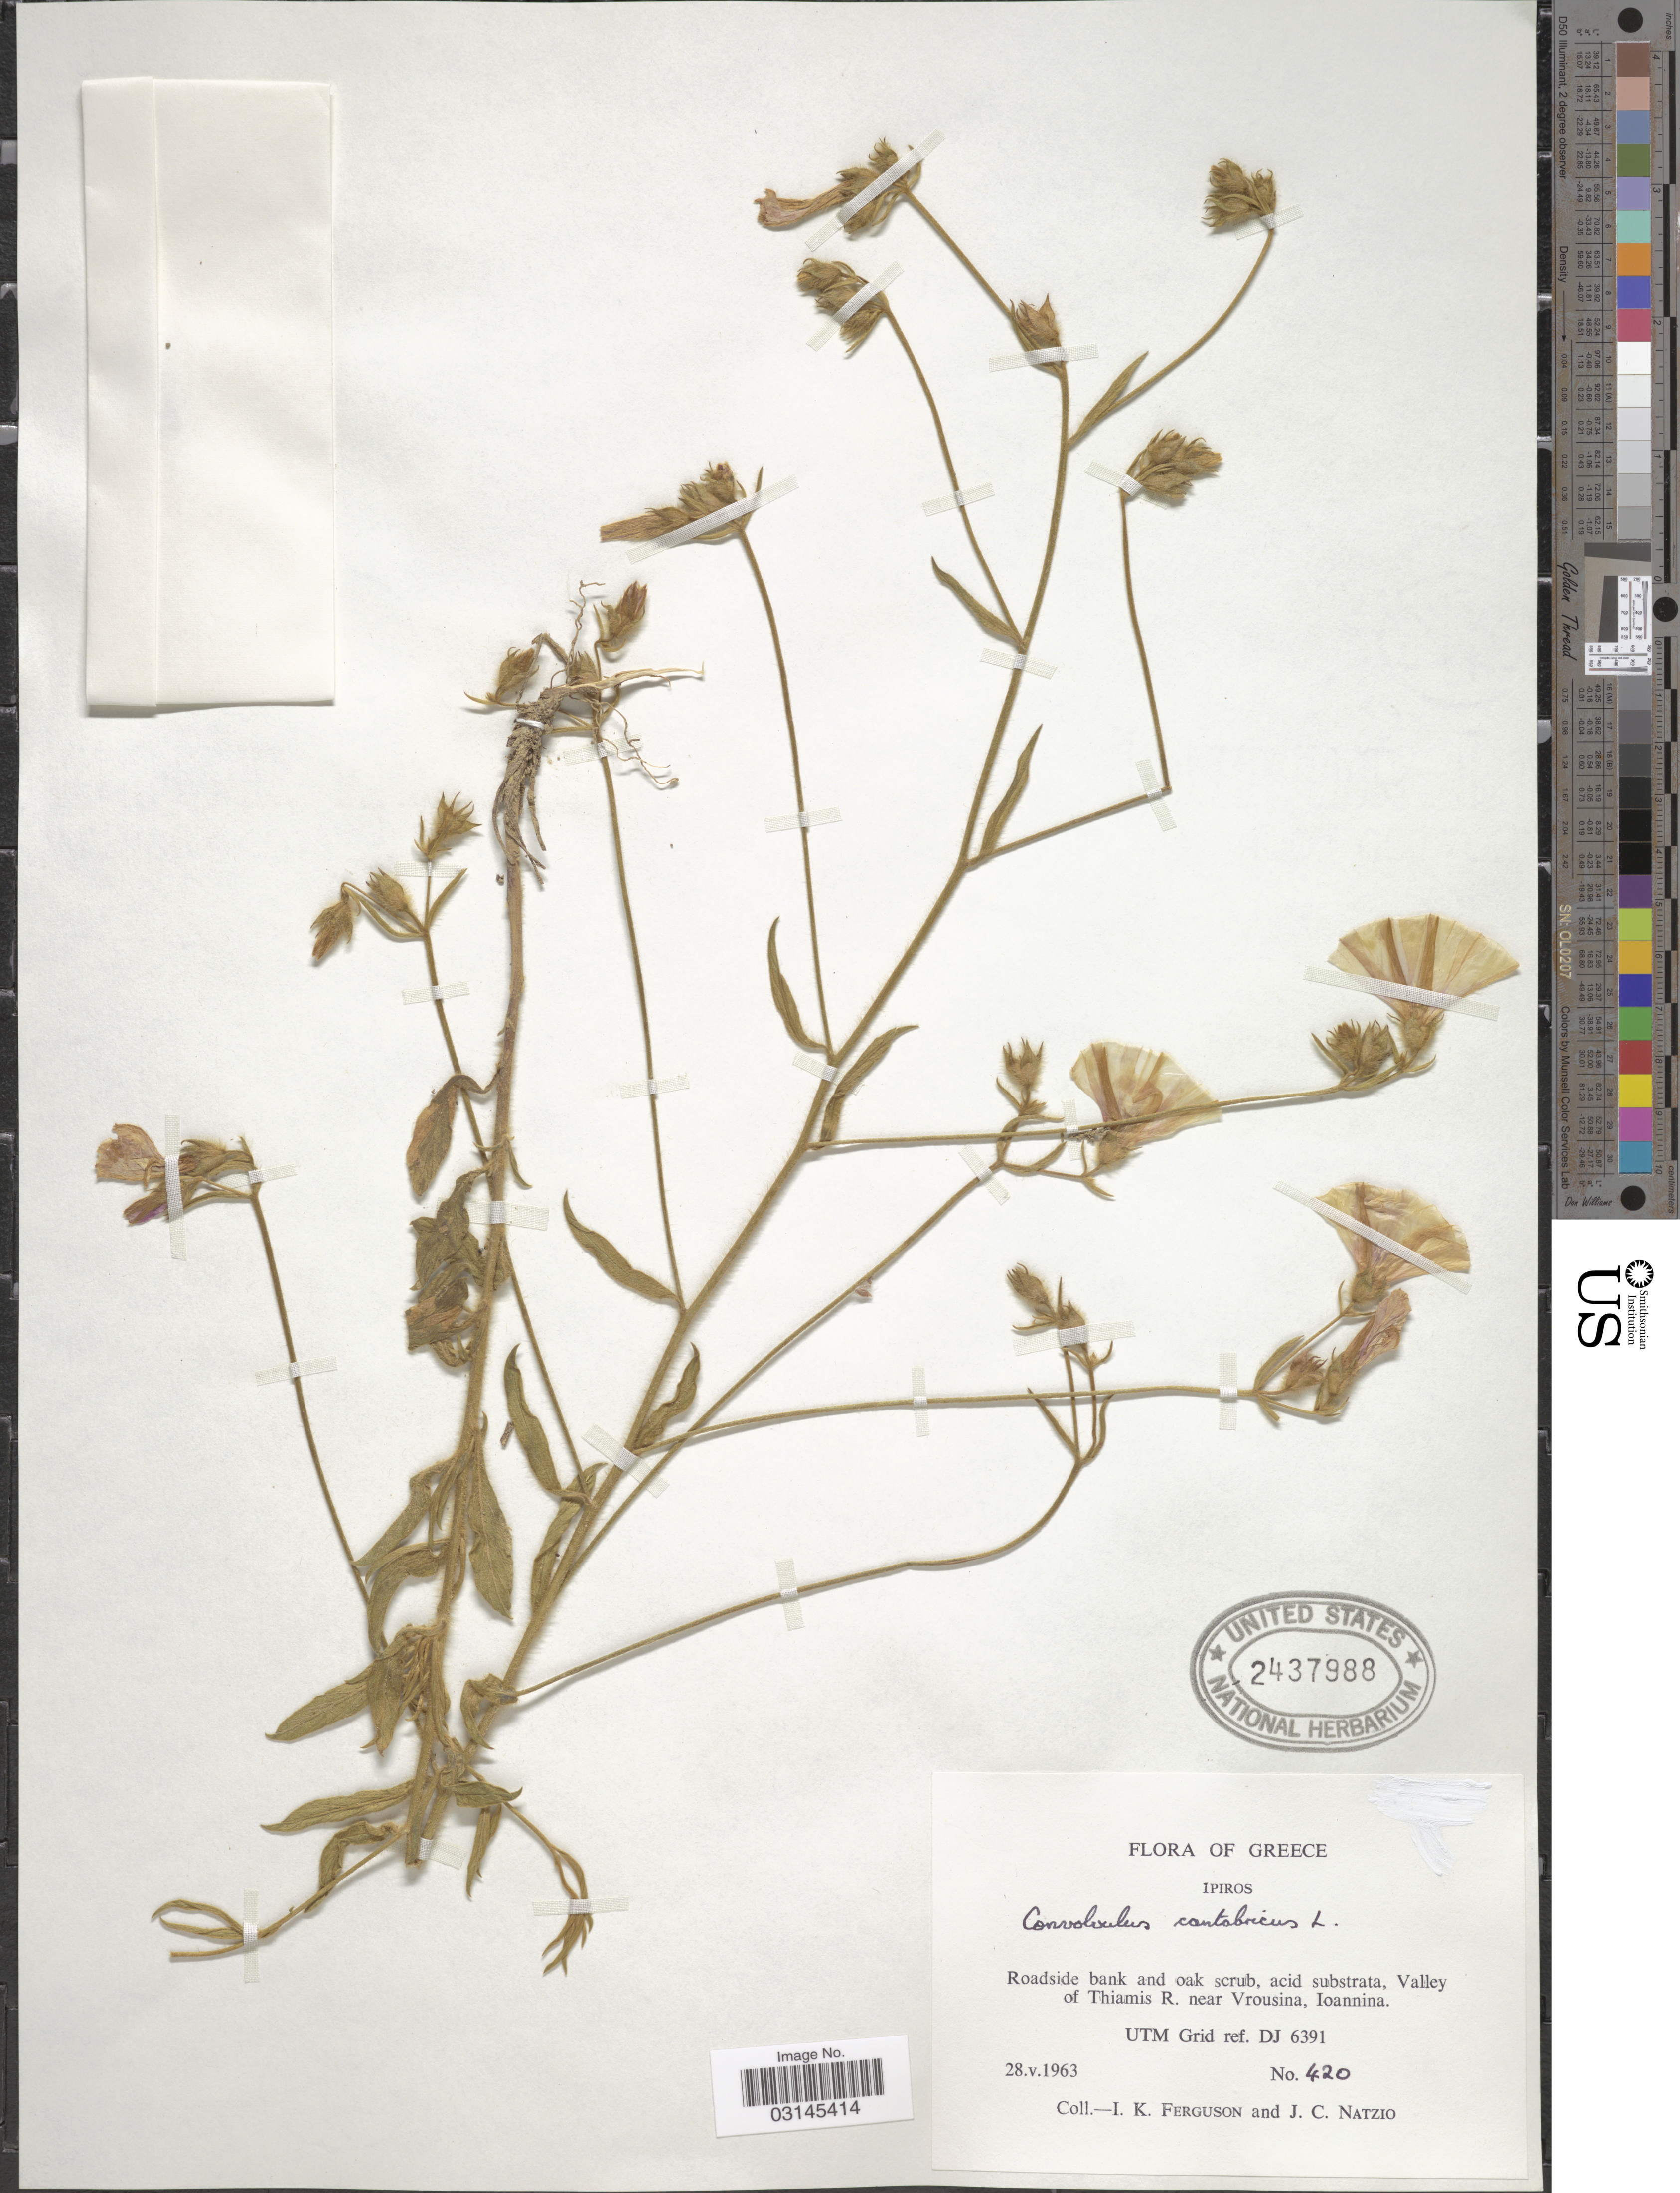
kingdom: Plantae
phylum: Tracheophyta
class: Magnoliopsida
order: Solanales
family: Convolvulaceae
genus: Convolvulus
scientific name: Convolvulus cantabrica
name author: L.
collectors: I. K. Ferguson & J. Natzio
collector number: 420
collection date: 1963-05-28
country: Greece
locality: Ipiros. Valley of Thiamis R. near Vrousina, Ioannina. UTM Grid ref. DJ 6391.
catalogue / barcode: US 2437988